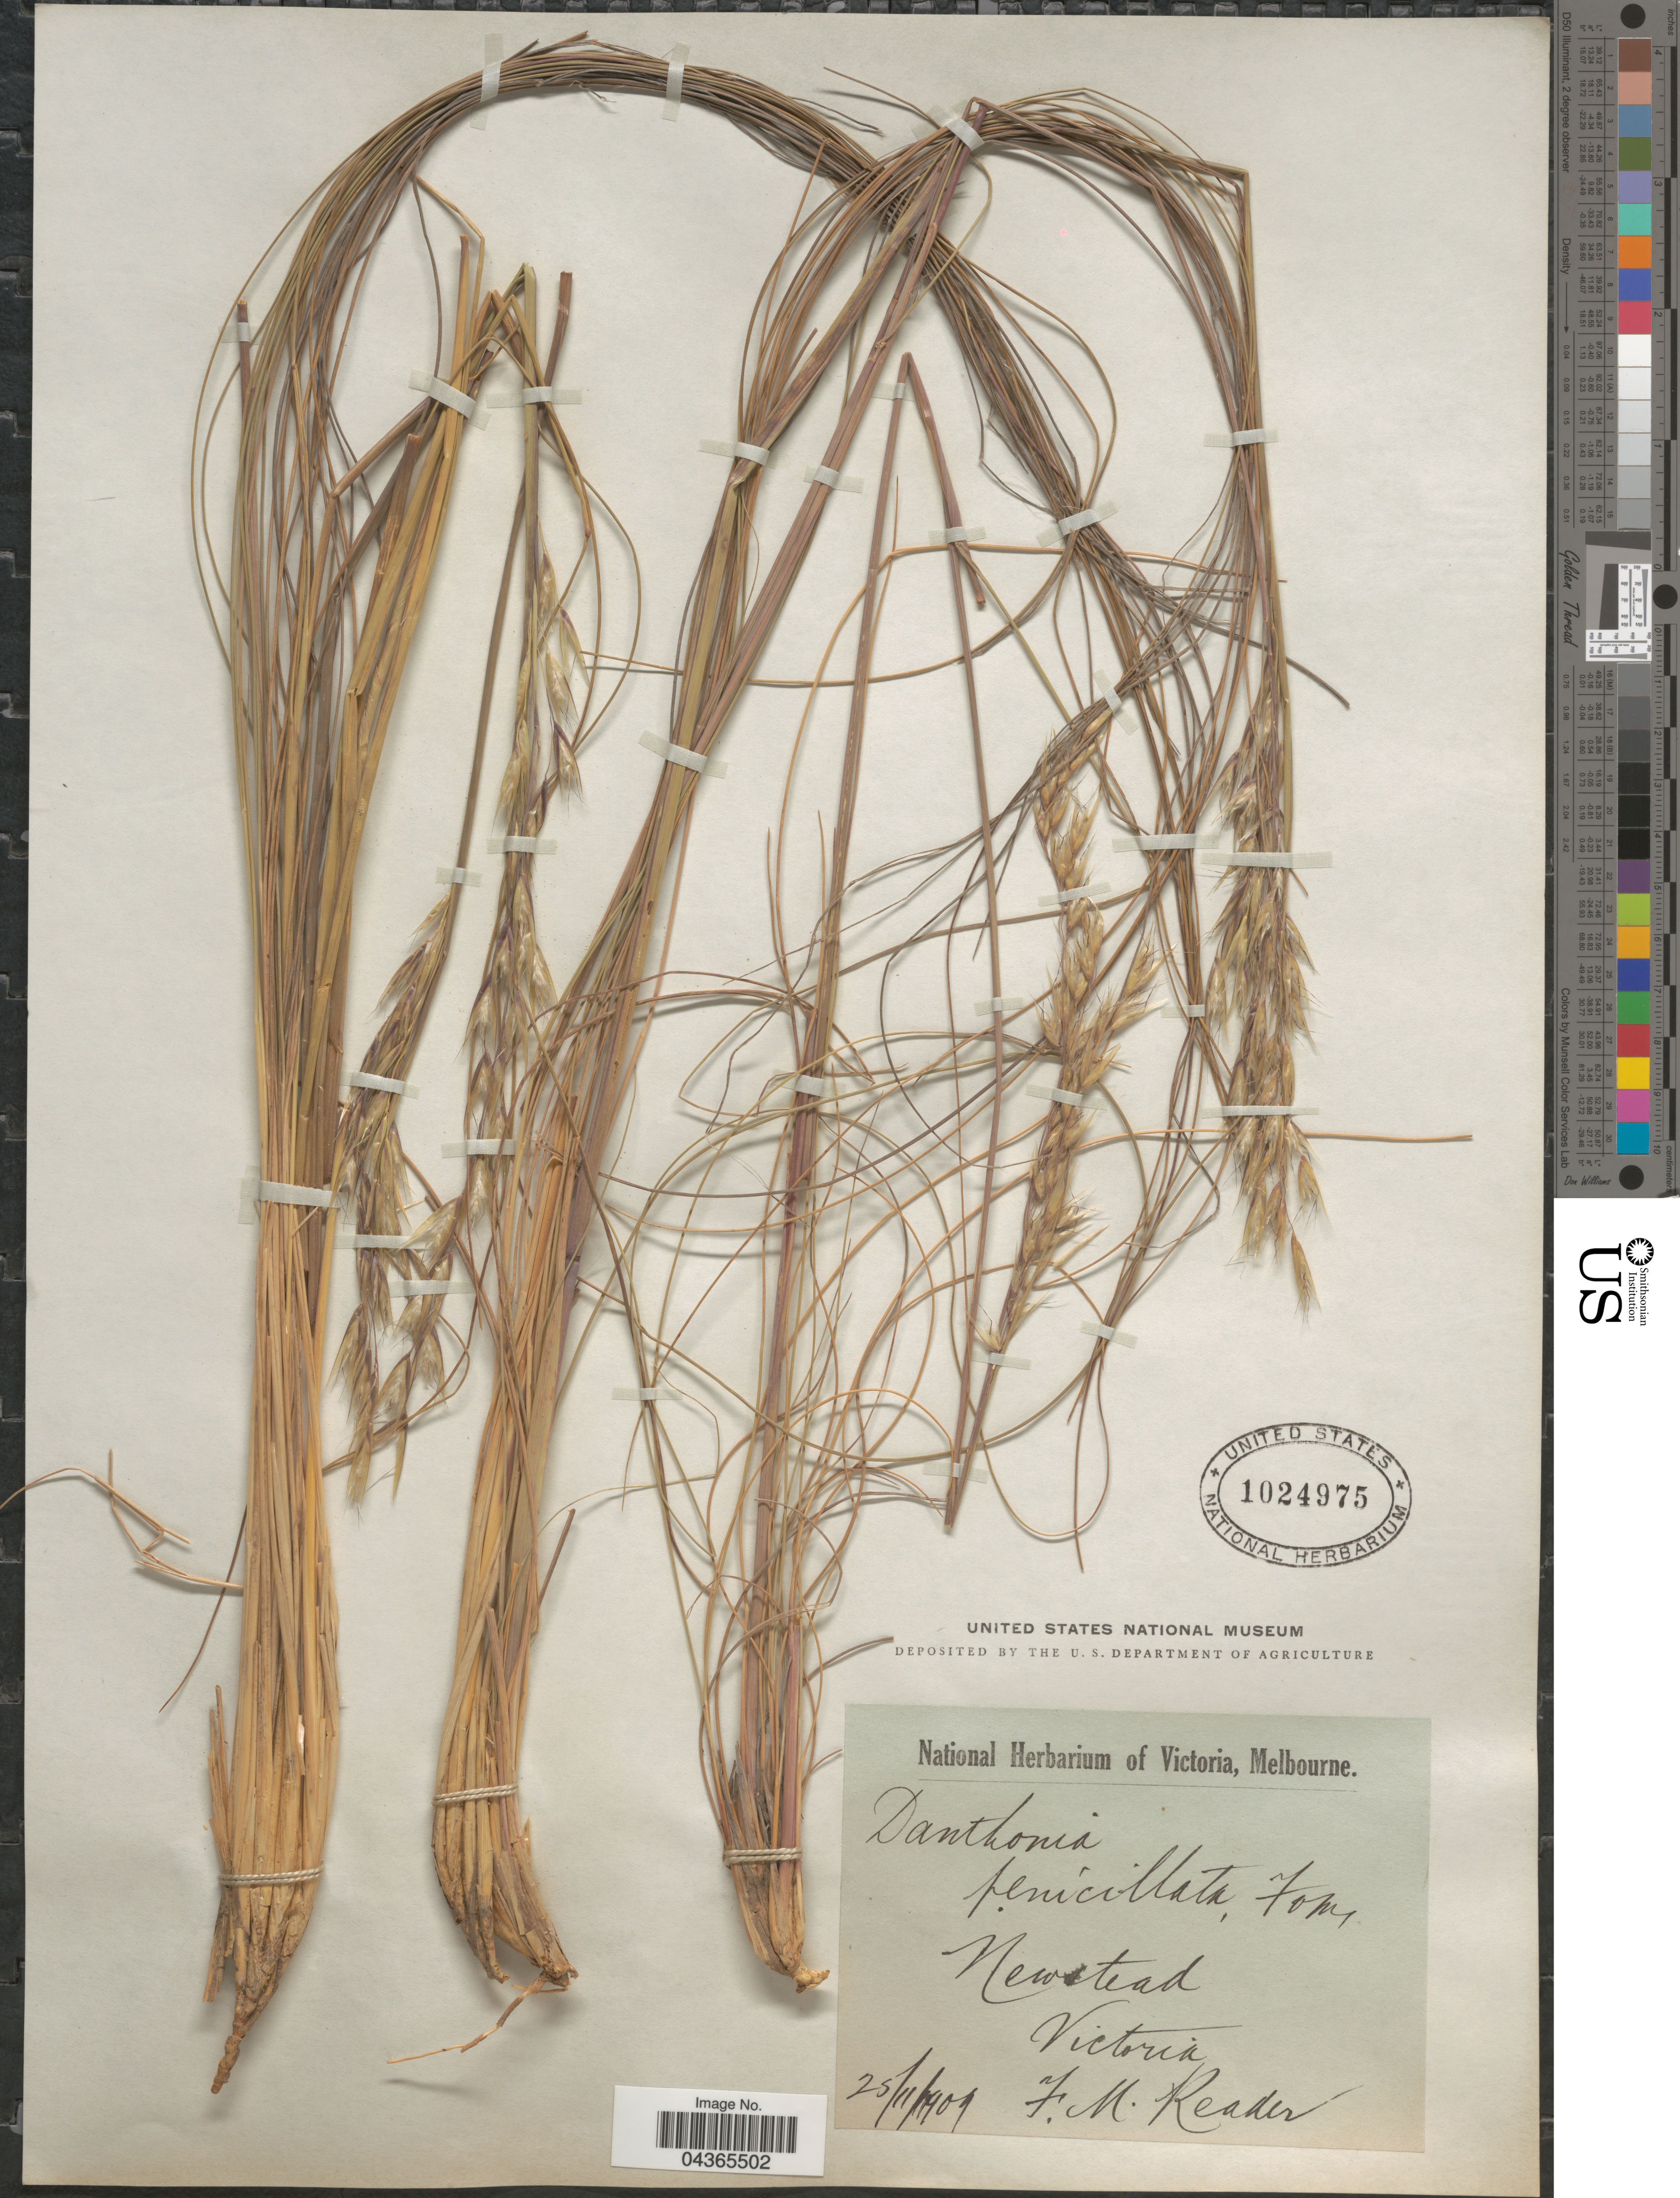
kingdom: Plantae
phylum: Tracheophyta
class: Liliopsida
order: Poales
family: Poaceae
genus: Rytidosperma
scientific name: Rytidosperma pallidum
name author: (R. Br.) A.M. Humphreys & H.P. Linder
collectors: F. Reader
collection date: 1909-11-25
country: Australia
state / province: Victoria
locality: Newstead Victoria.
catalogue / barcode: US 1024975